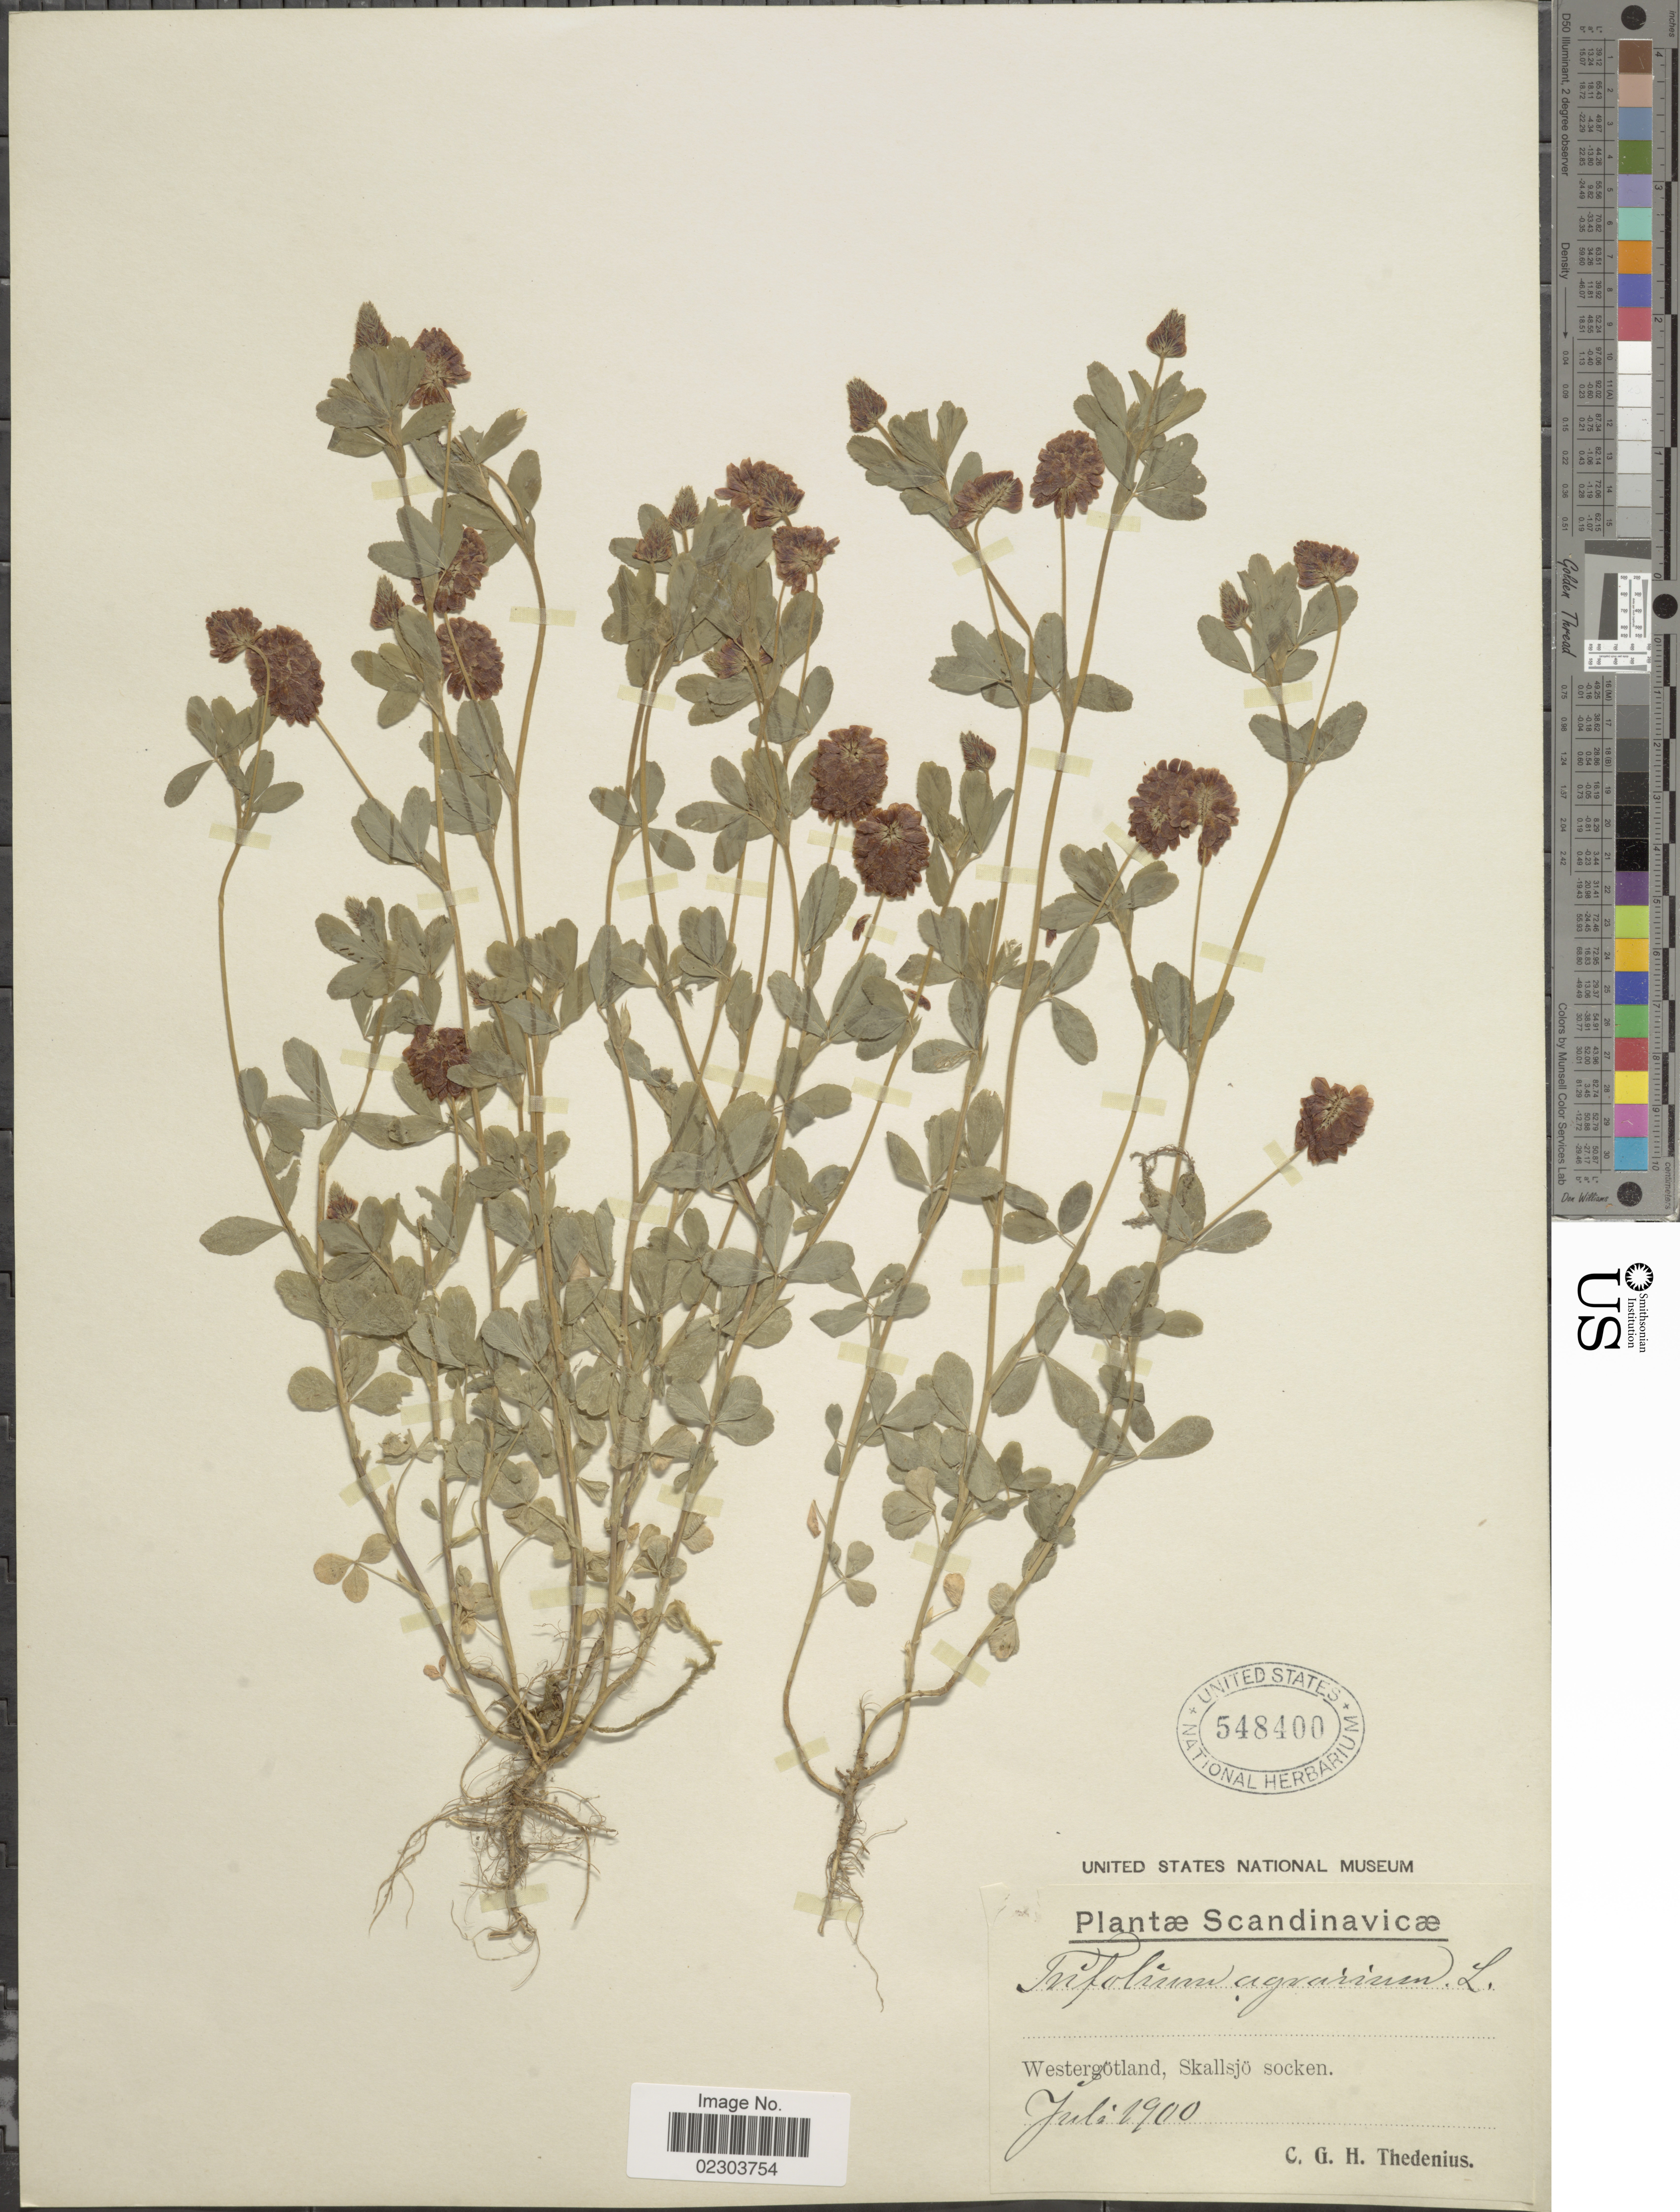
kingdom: Plantae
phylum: Tracheophyta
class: Magnoliopsida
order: Fabales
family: Fabaceae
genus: Trifolium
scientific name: Trifolium agrarium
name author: L.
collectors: C. Thedenius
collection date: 1900-07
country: Sweden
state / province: Västra Götaland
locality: Scandinaviae, Westergotland, Skallsjo socken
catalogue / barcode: US 548400